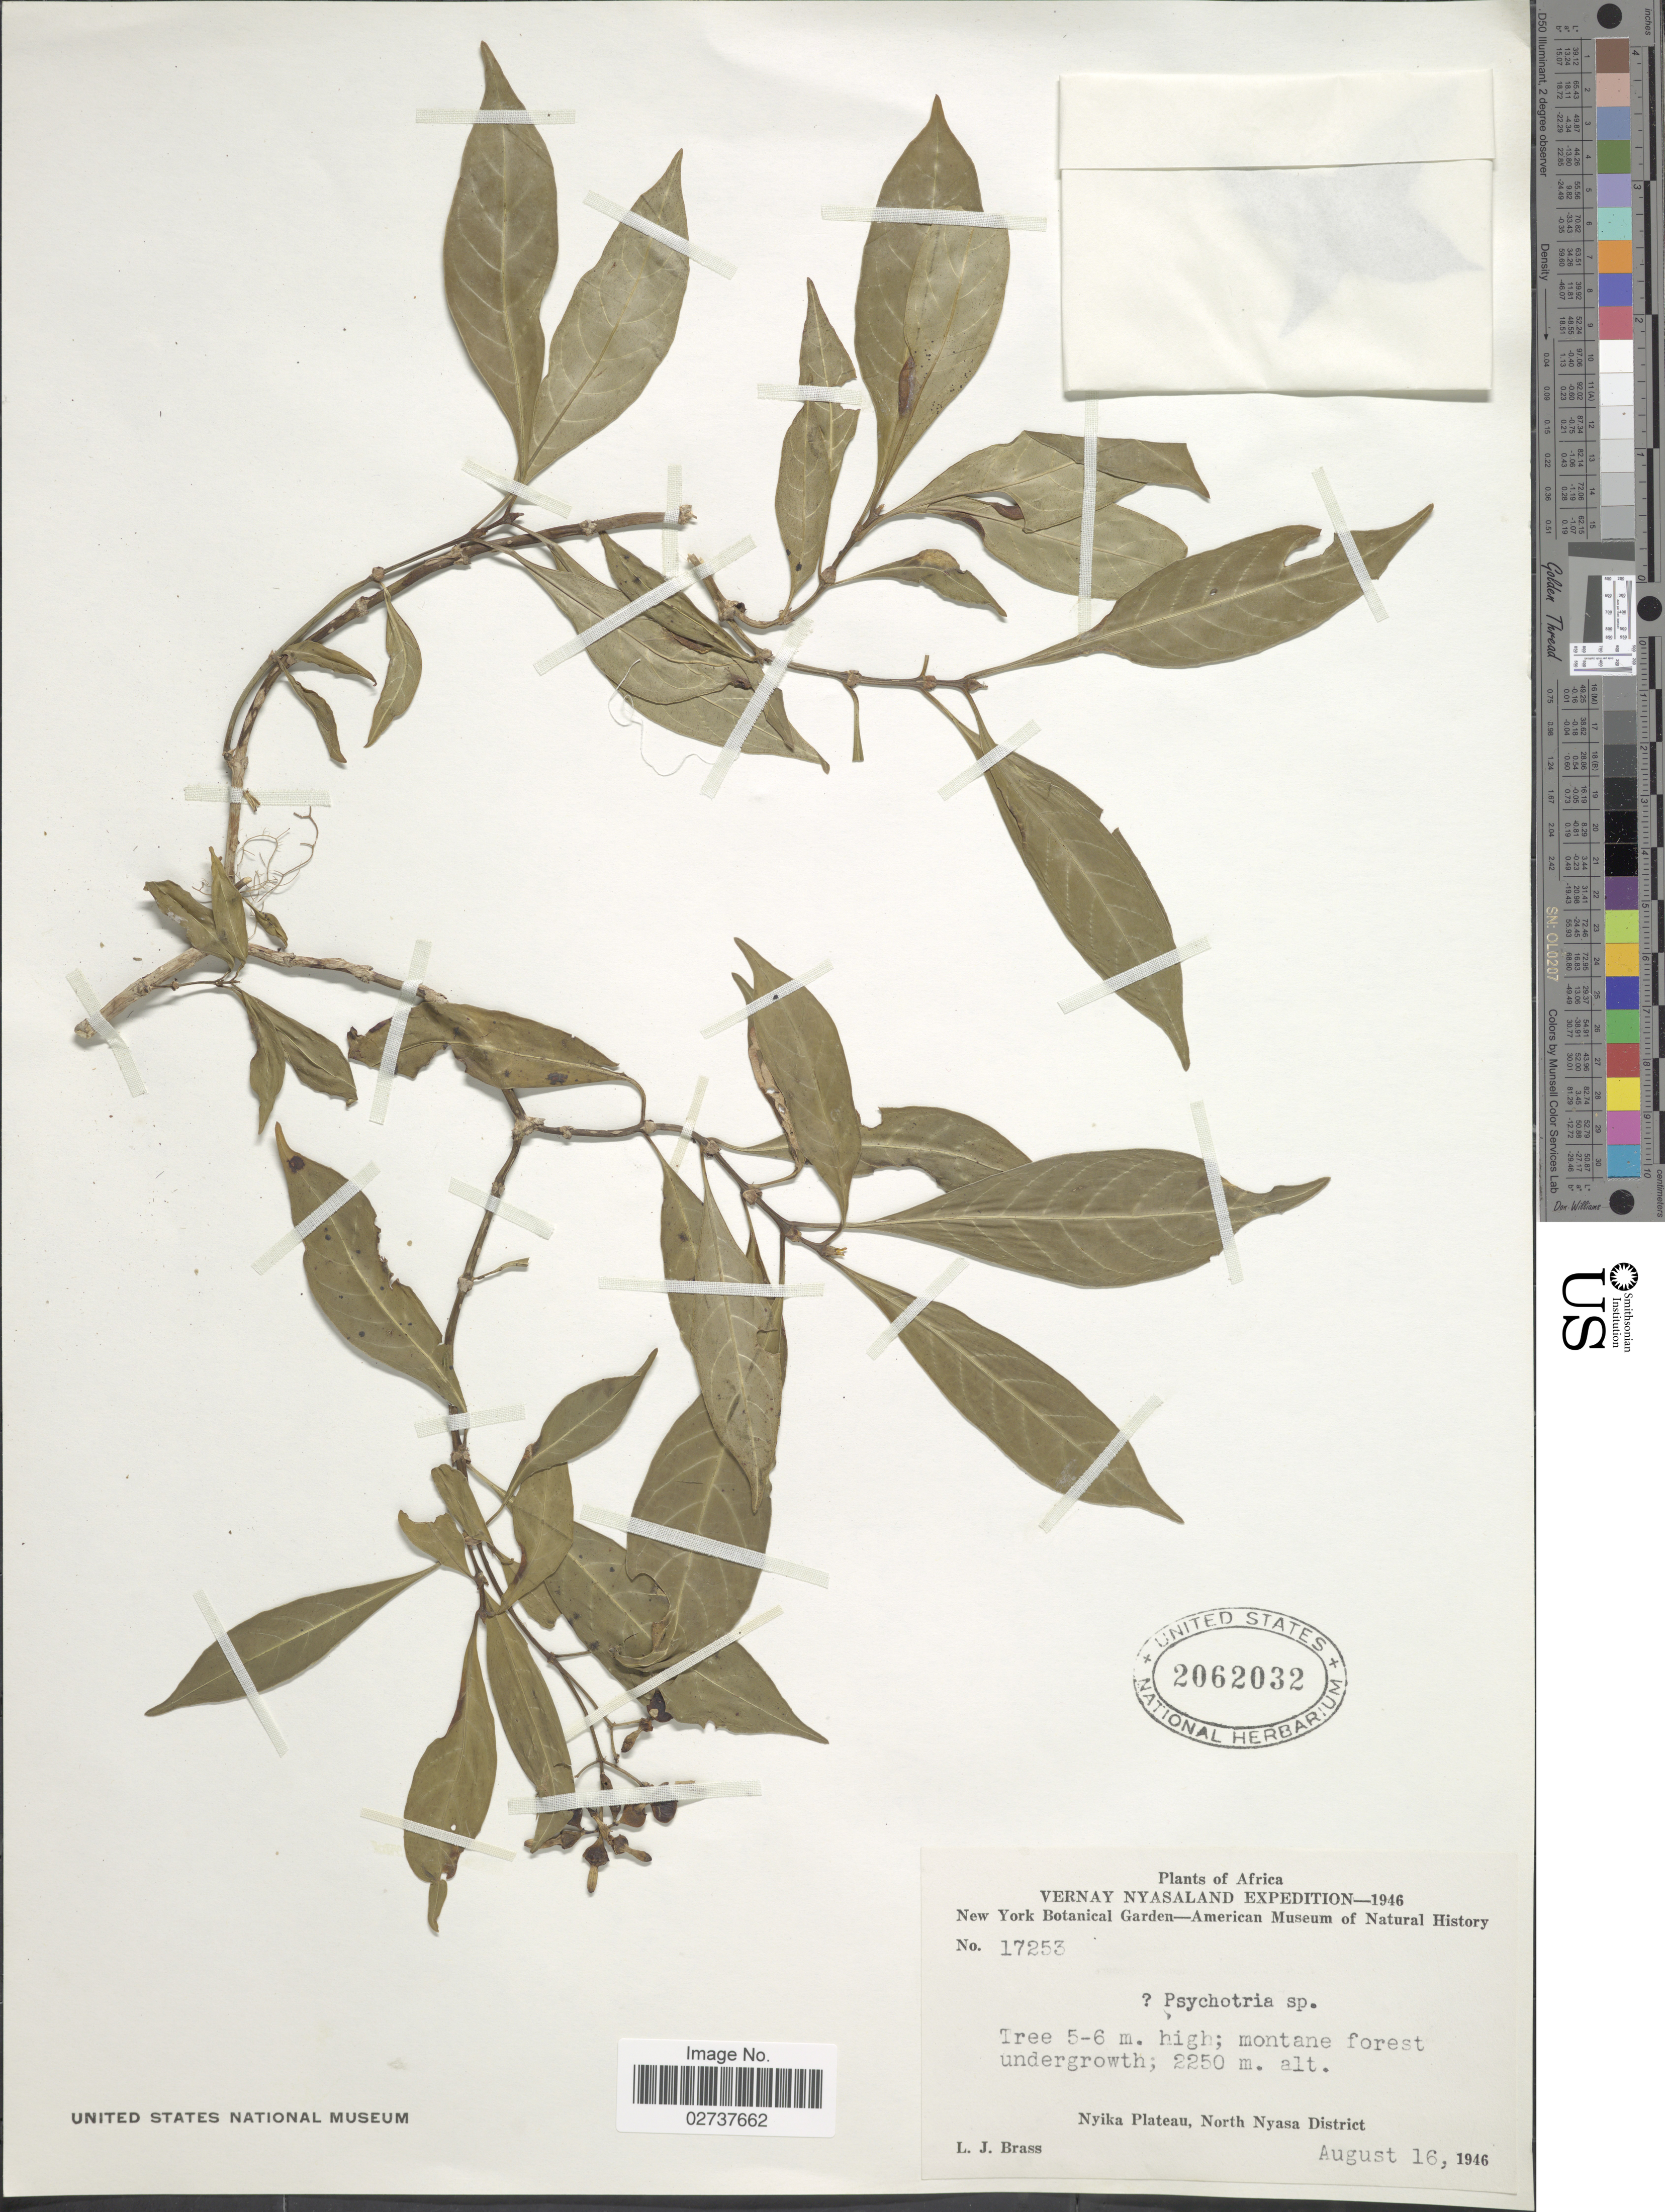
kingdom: Plantae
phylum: Tracheophyta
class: Magnoliopsida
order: Gentianales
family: Rubiaceae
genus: Psychotria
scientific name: Psychotria sp.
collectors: L. J. Brass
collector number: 17253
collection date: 1946-08-16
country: Malawi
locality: Vernay Nyasaland, Nyika Plateau, North Nyasa District.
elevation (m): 2250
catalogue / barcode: US 2062032